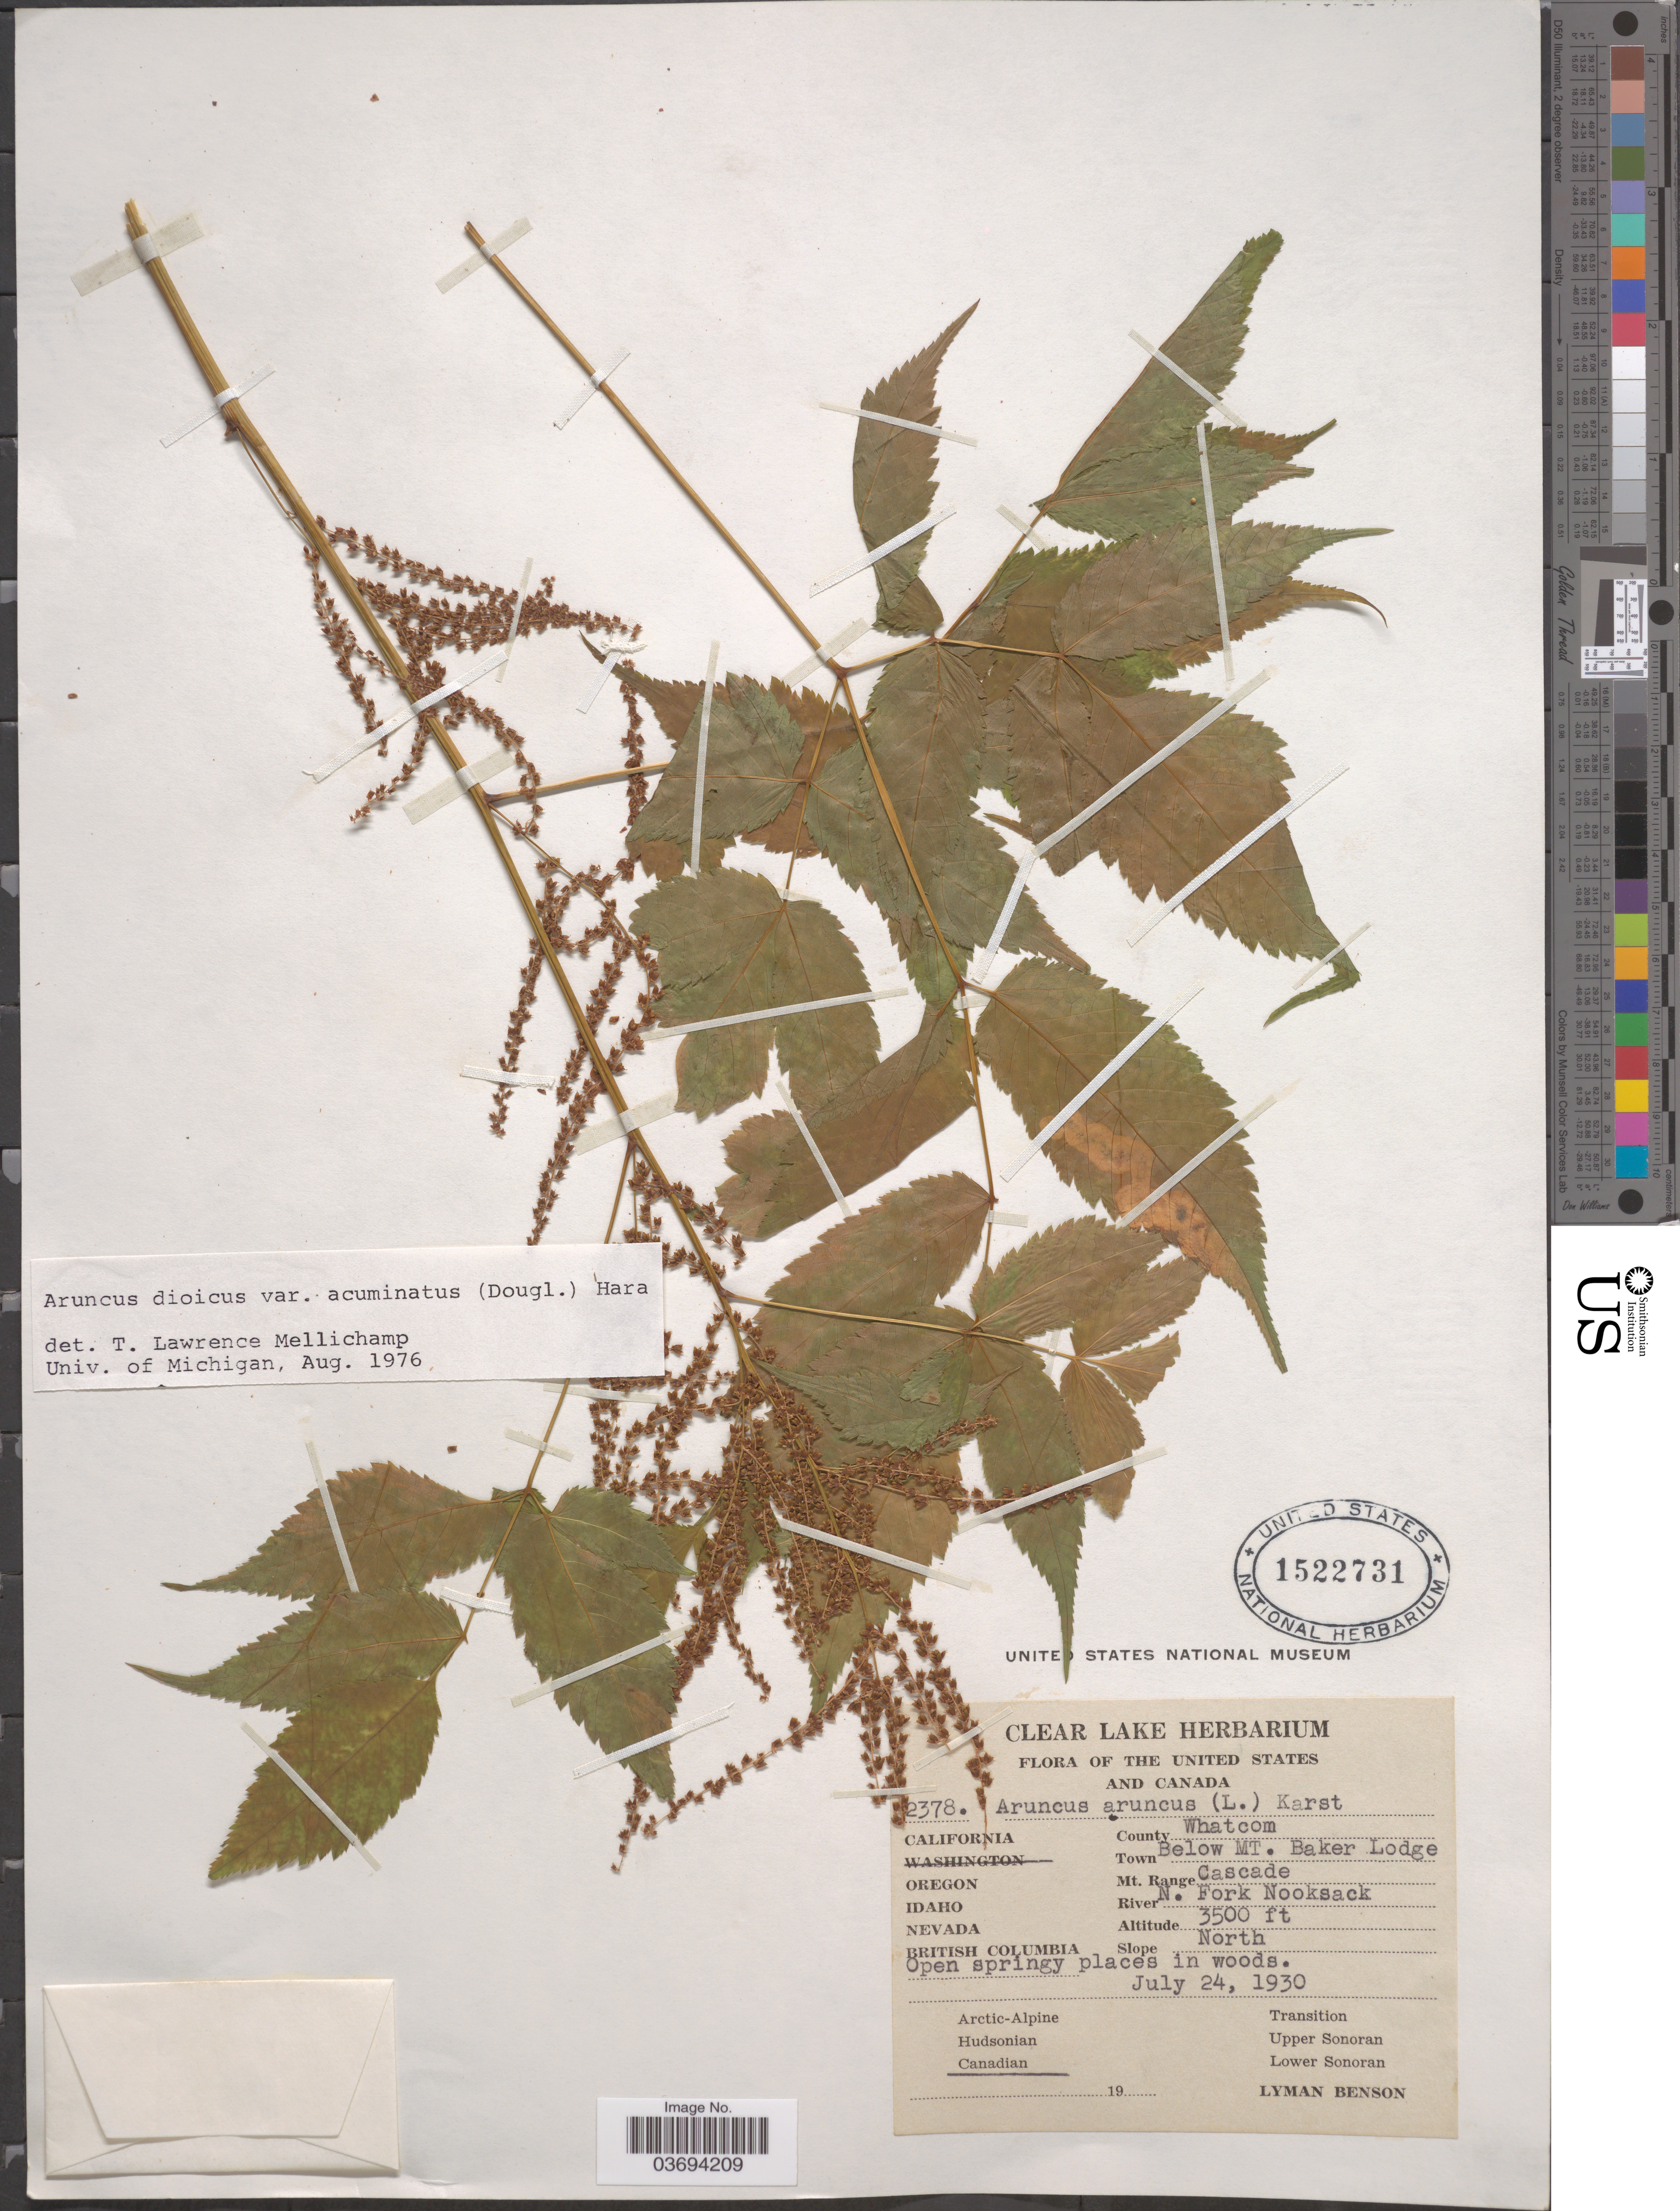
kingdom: Plantae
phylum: Tracheophyta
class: Magnoliopsida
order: Rosales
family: Rosaceae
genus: Aruncus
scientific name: Aruncus dioicus var. acuminatus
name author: (Rydb.) H. Hara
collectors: L. D. Benson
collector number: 2378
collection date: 1930-07-24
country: United States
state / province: Washington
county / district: Whatcom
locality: County Whatcom. Town Below Mt. Baker Lodge. Mt. Range Cascade. River N. Fork Nooksack. North Slope.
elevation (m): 1067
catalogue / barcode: US 1522731